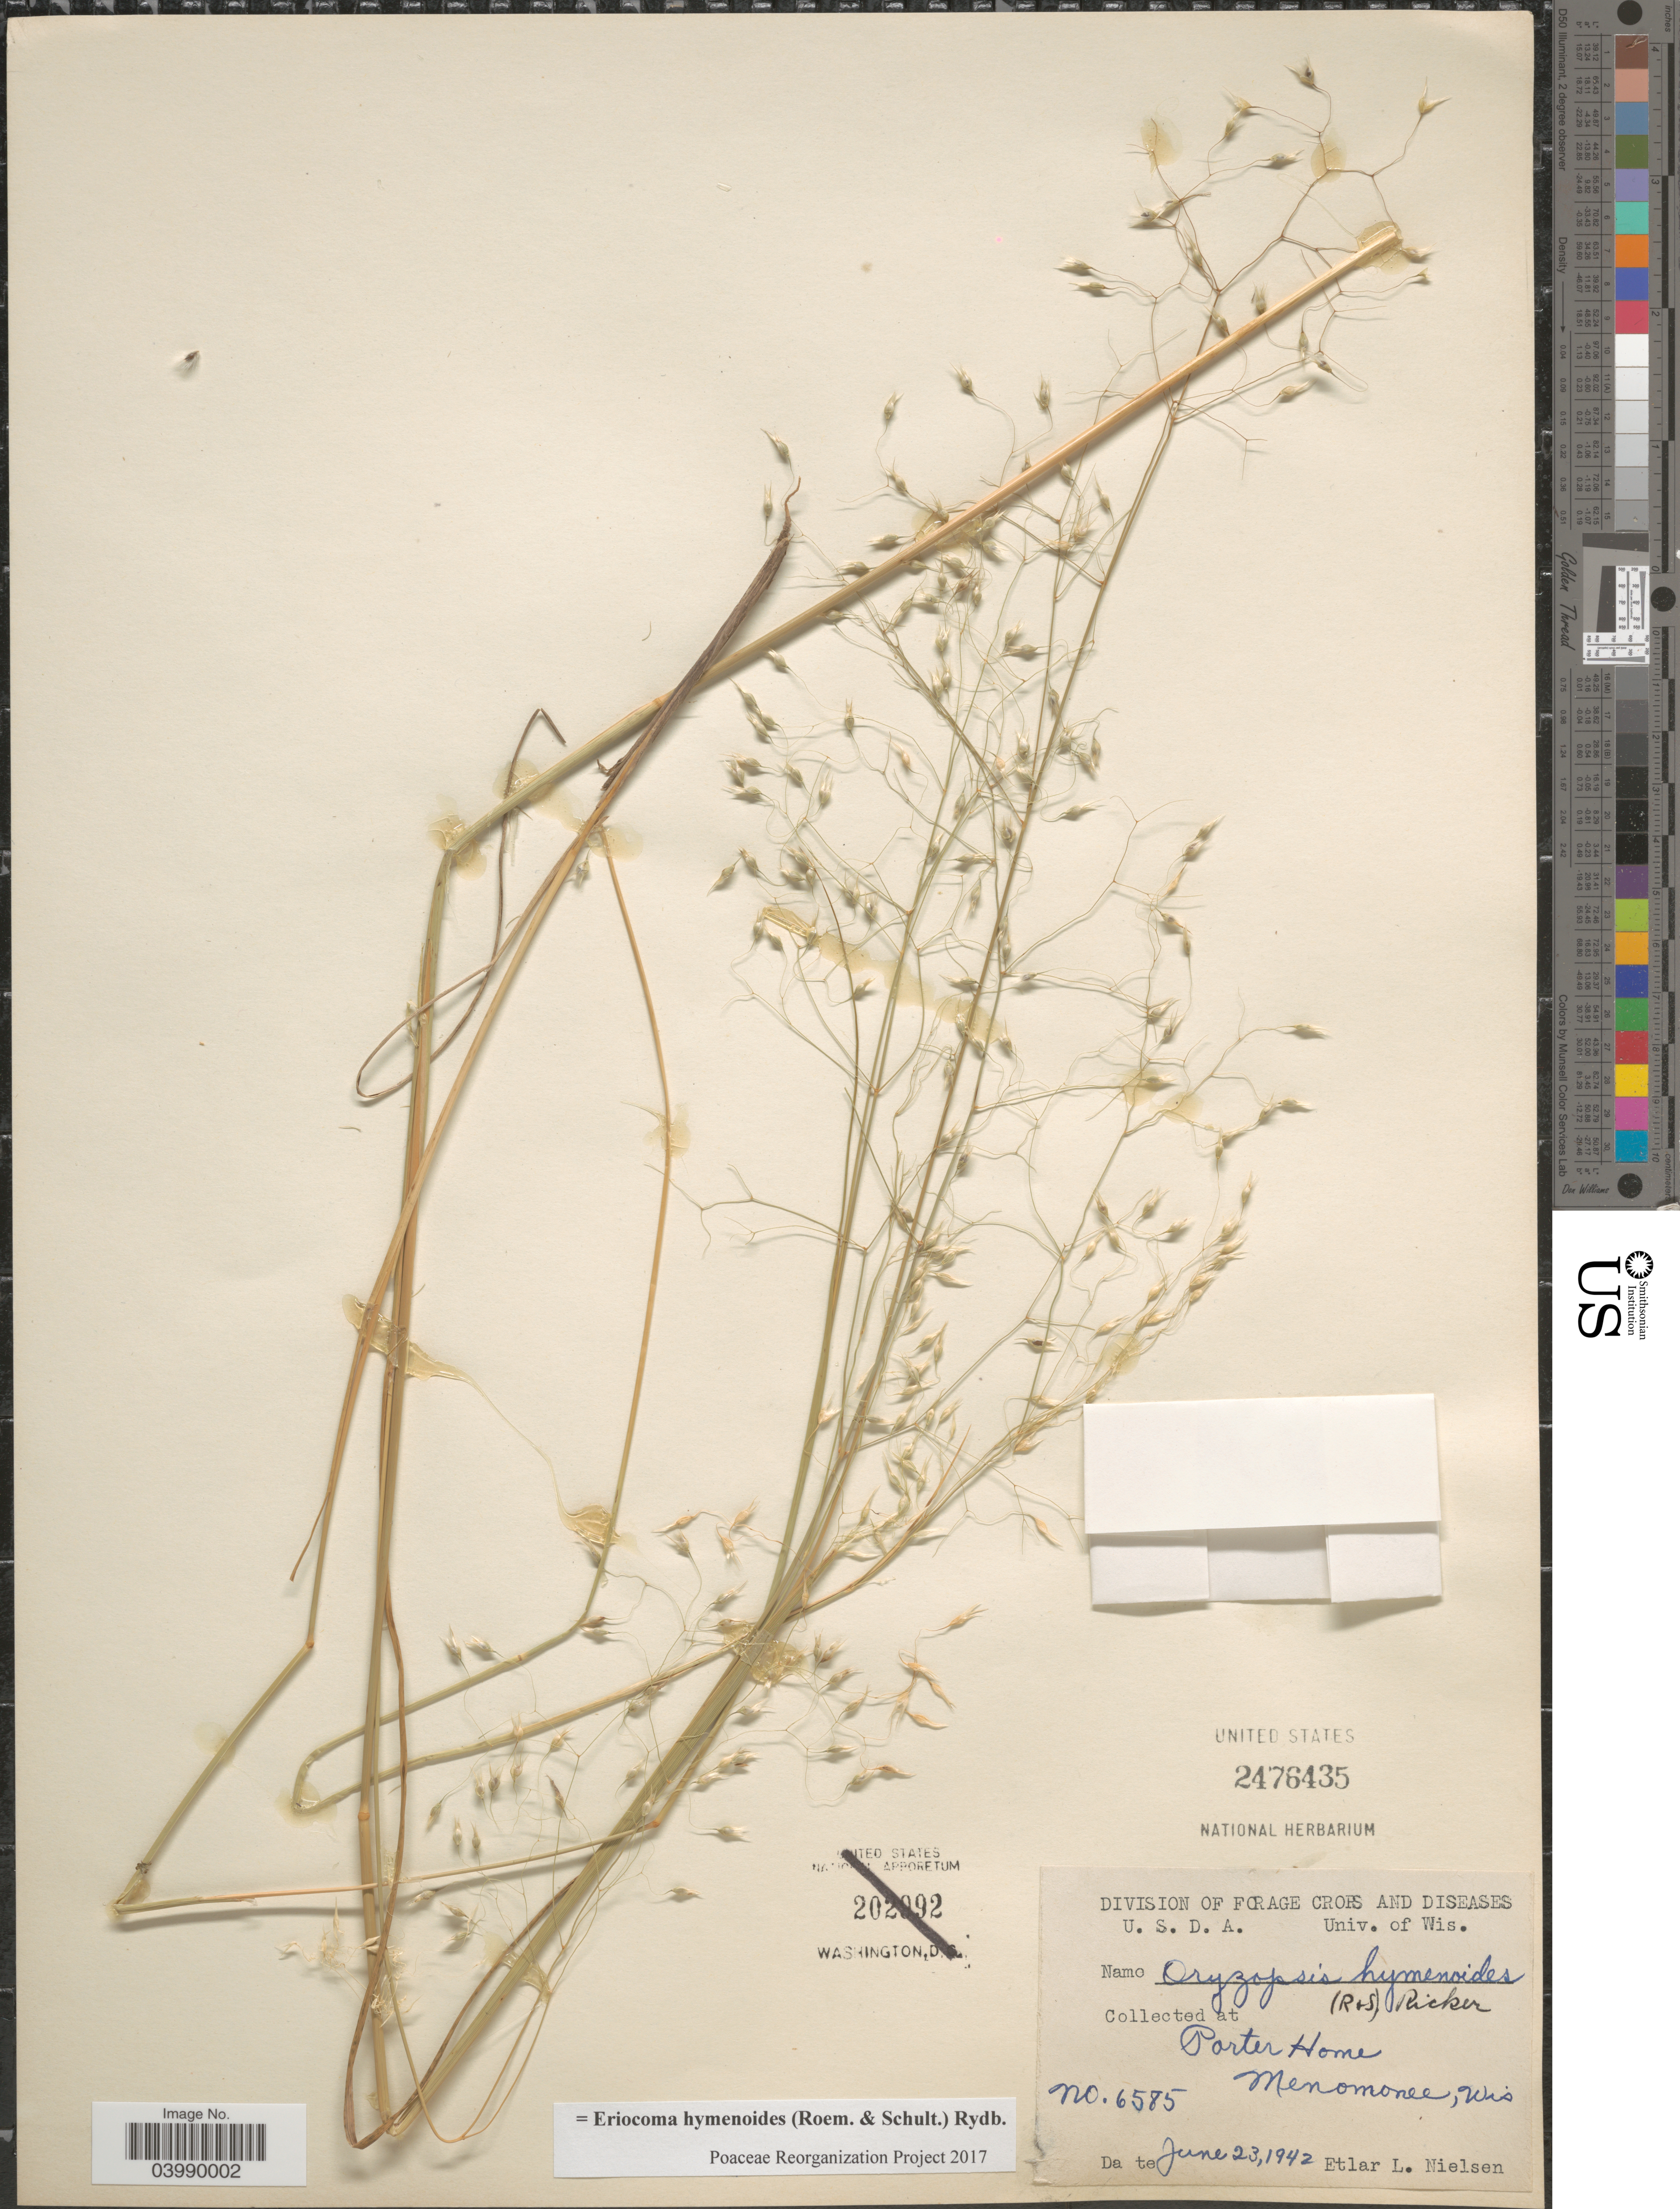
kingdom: Plantae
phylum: Tracheophyta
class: Liliopsida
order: Poales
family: Poaceae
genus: Eriocoma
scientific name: Eriocoma hymenoides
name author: (Roem. & Schult.) Rydb.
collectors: E. L. Nielsen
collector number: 6585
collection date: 1942-06-23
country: United States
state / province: Wisconsin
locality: Porter Home. Menomonee.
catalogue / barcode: US 2476435